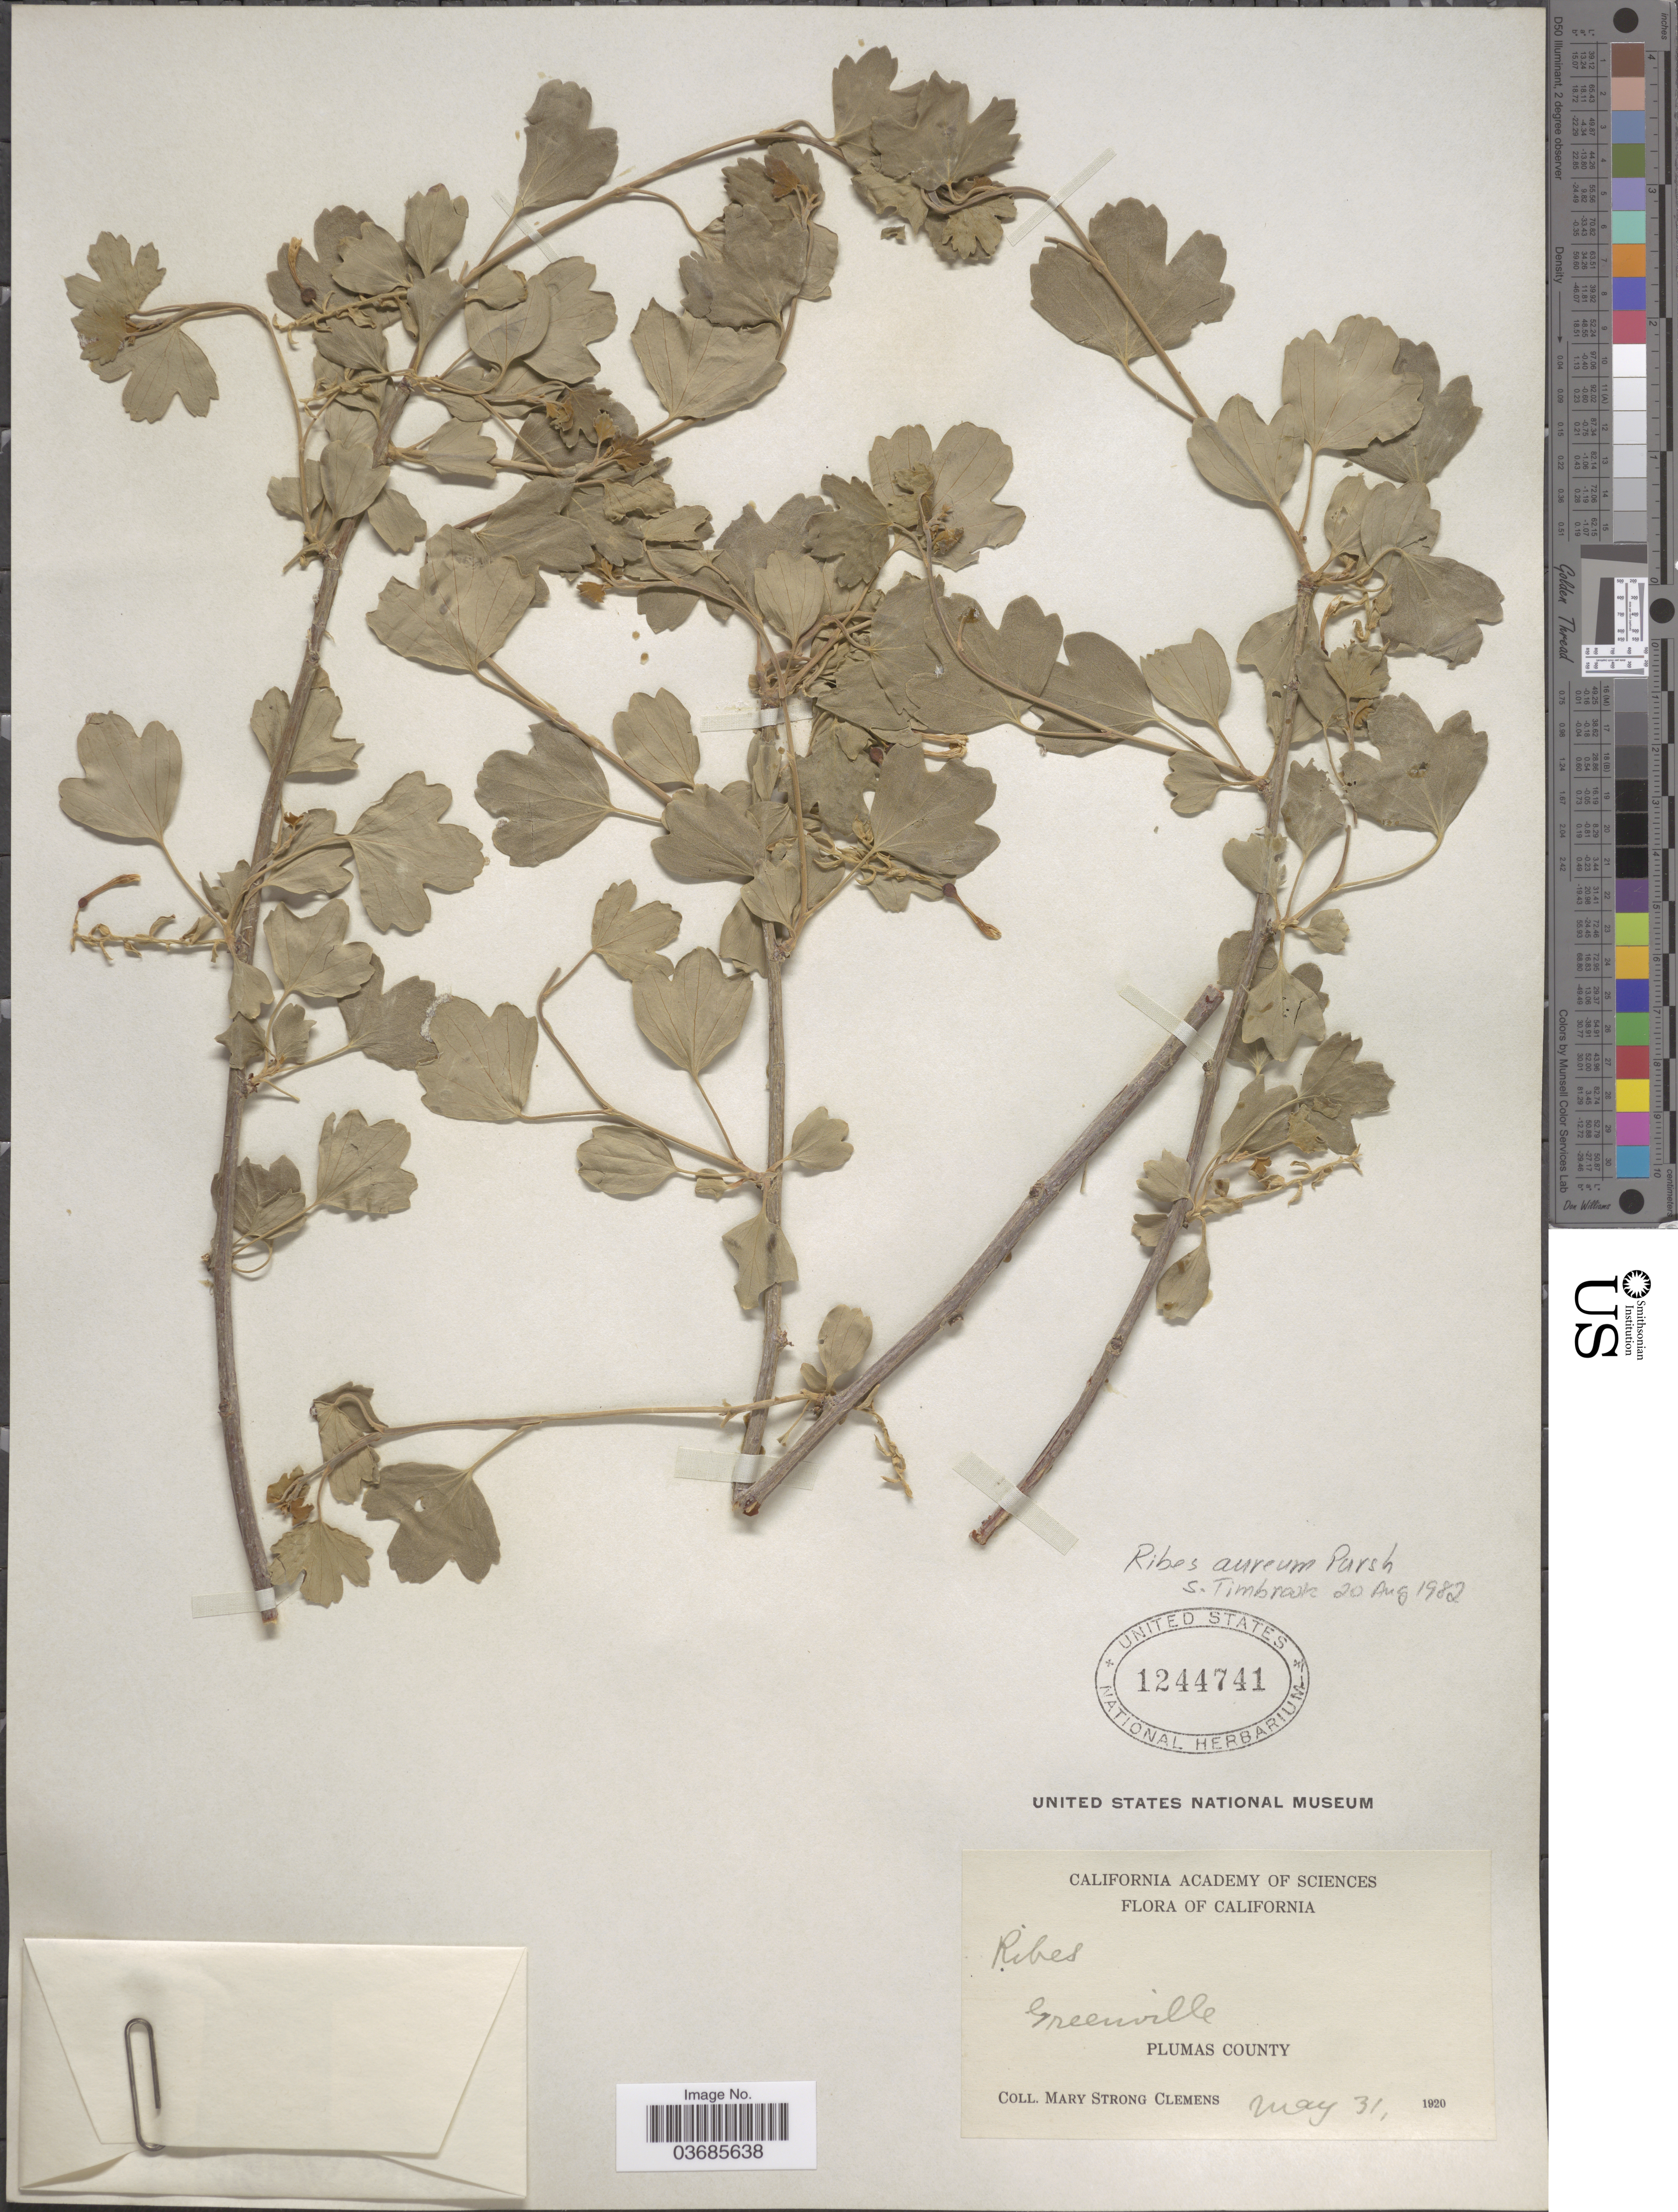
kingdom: Plantae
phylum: Tracheophyta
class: Magnoliopsida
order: Saxifragales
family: Grossulariaceae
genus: Ribes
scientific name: Ribes aureum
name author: Pursh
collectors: M. S. Clemens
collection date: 1920-05-31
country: United States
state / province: California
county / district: Plumas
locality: Greenville. Plumas County.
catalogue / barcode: US 1244741